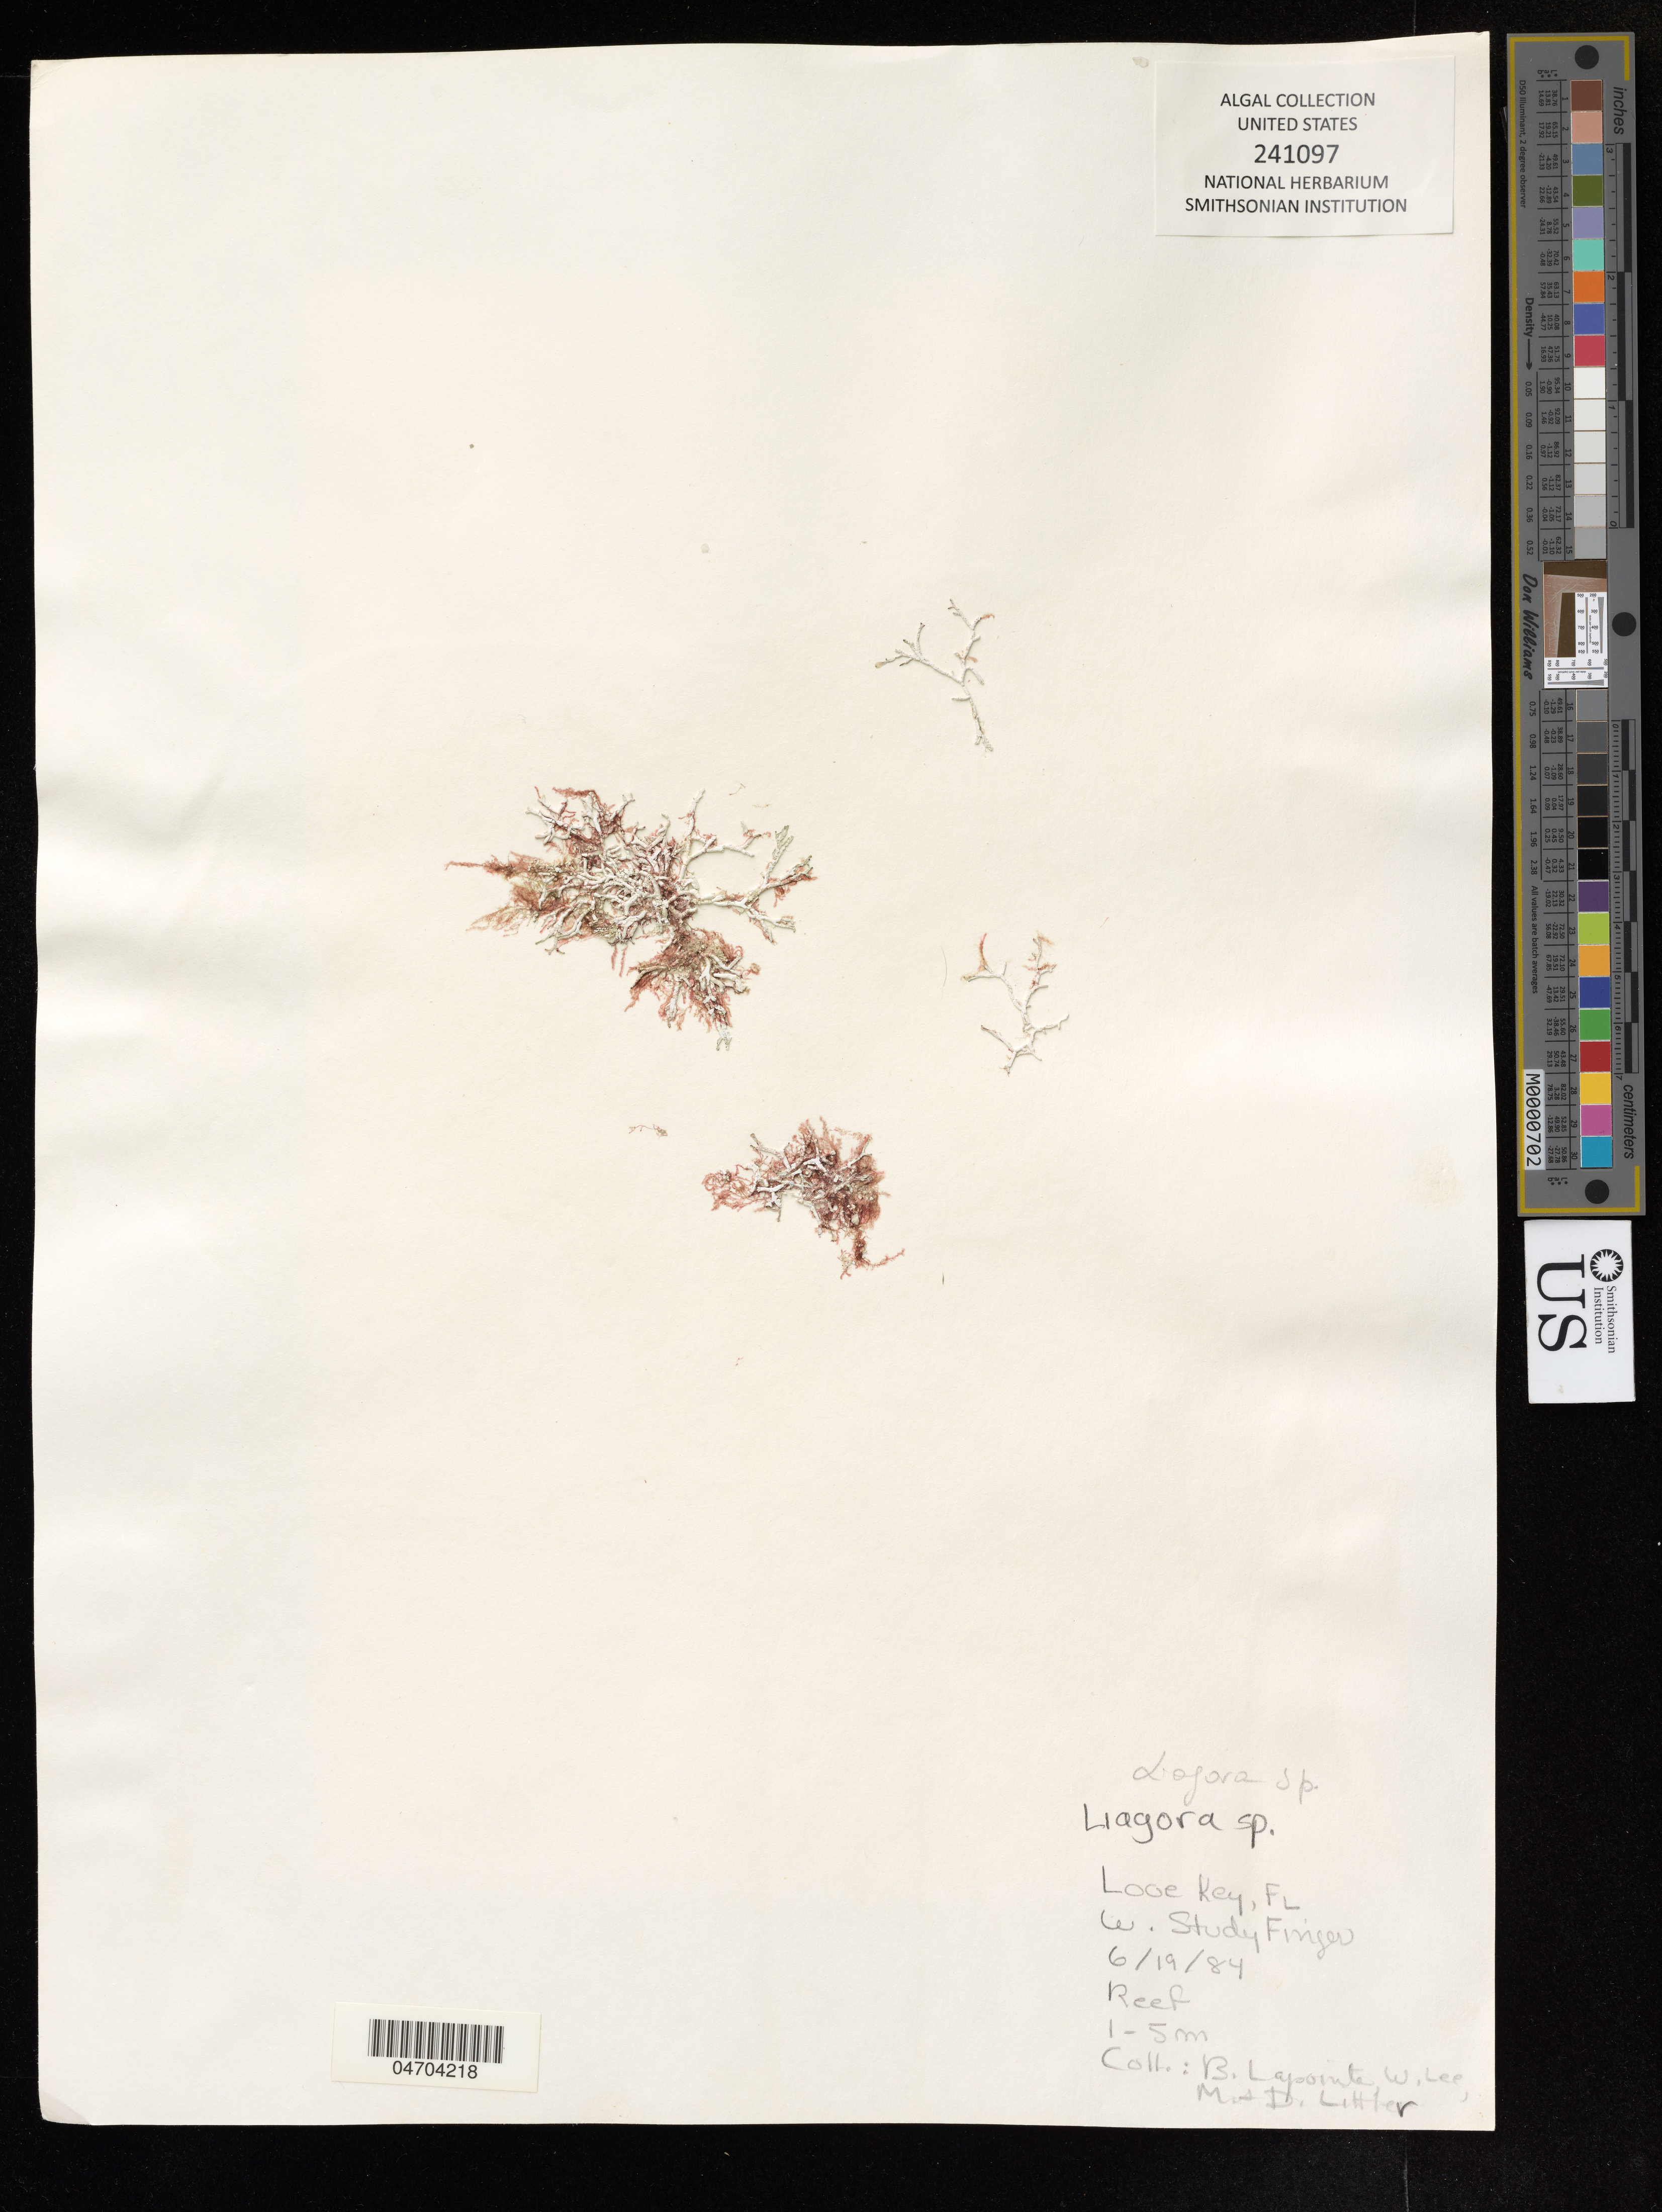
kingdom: Plantae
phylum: Rhodophyta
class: Florideophyceae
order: Nemaliales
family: Liagoraceae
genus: Liagora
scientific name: Liagora sp.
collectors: B. Lapointe, W. Lee & M. M. Littler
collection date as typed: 19 Jun84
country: United States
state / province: Florida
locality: Looe Key, W. Study Finger.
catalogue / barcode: US 241097